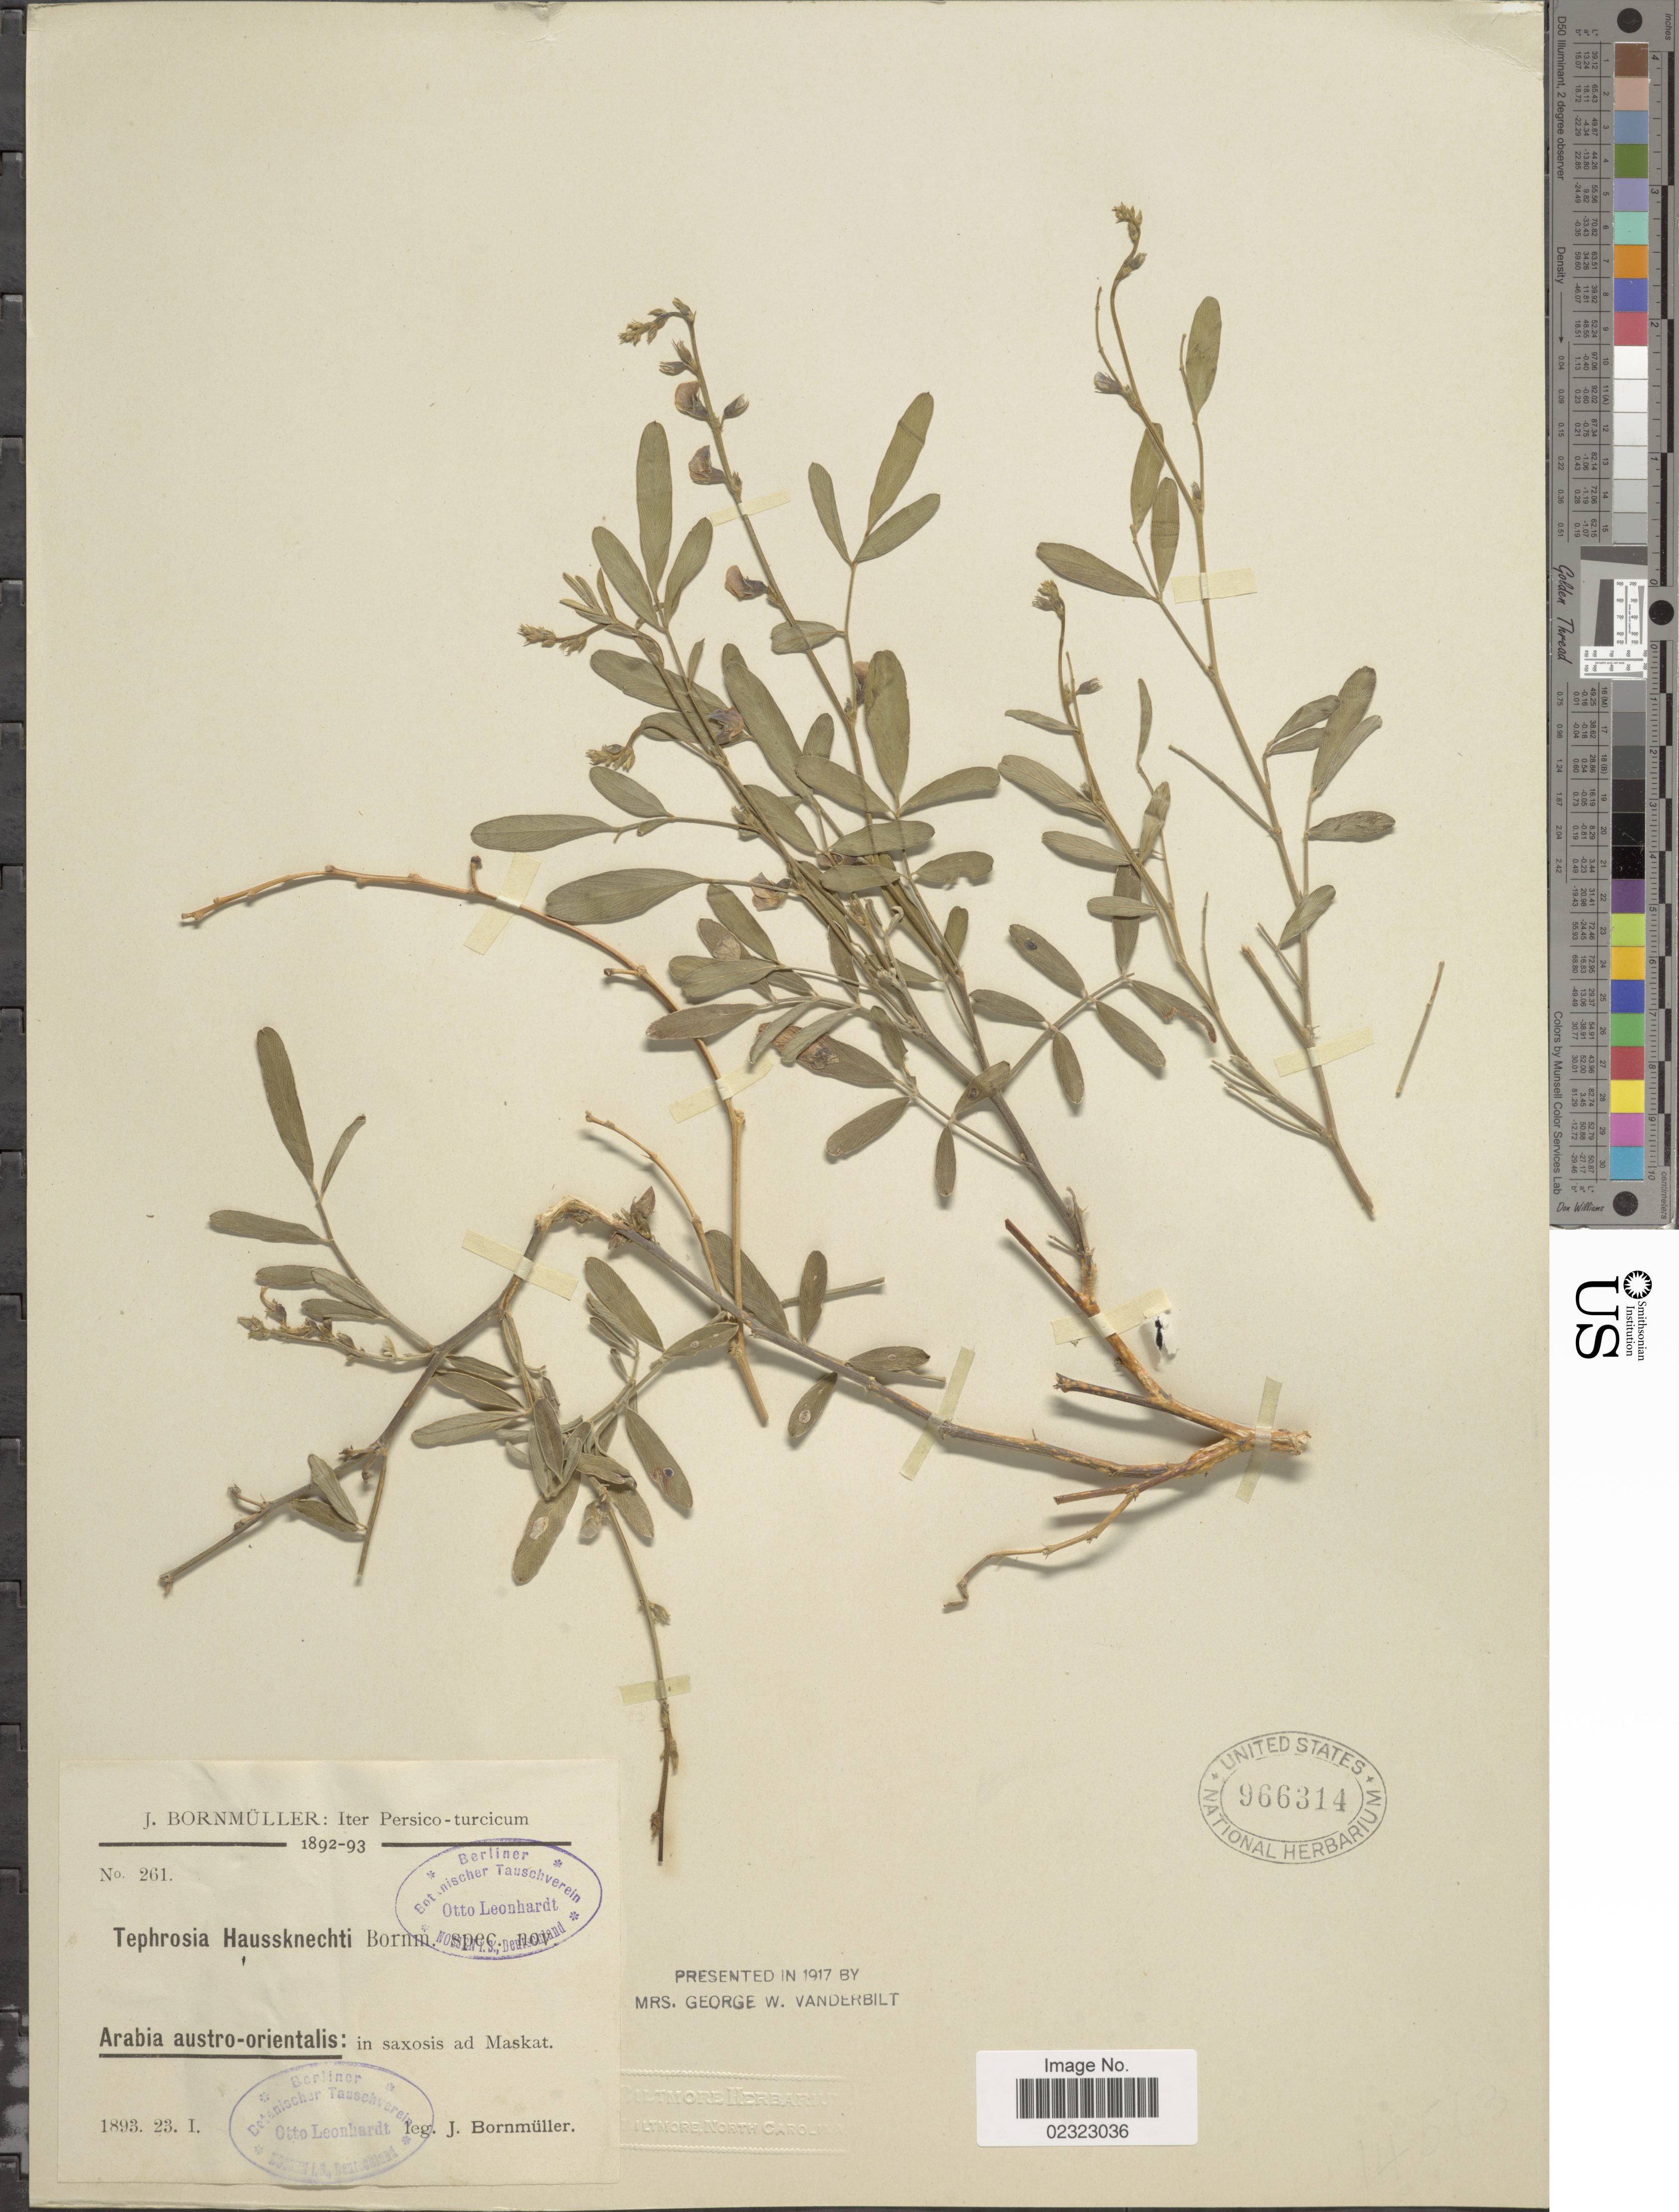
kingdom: Plantae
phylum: Tracheophyta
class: Magnoliopsida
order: Fabales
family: Fabaceae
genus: Tephrosia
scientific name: Tephrosia haussknechti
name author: Bornm.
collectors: J. Bornmüller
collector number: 261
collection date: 1893-01-23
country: Iran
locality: Persico-turcicum. Arabia austro-orientalis: ad Maskat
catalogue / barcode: US 966314